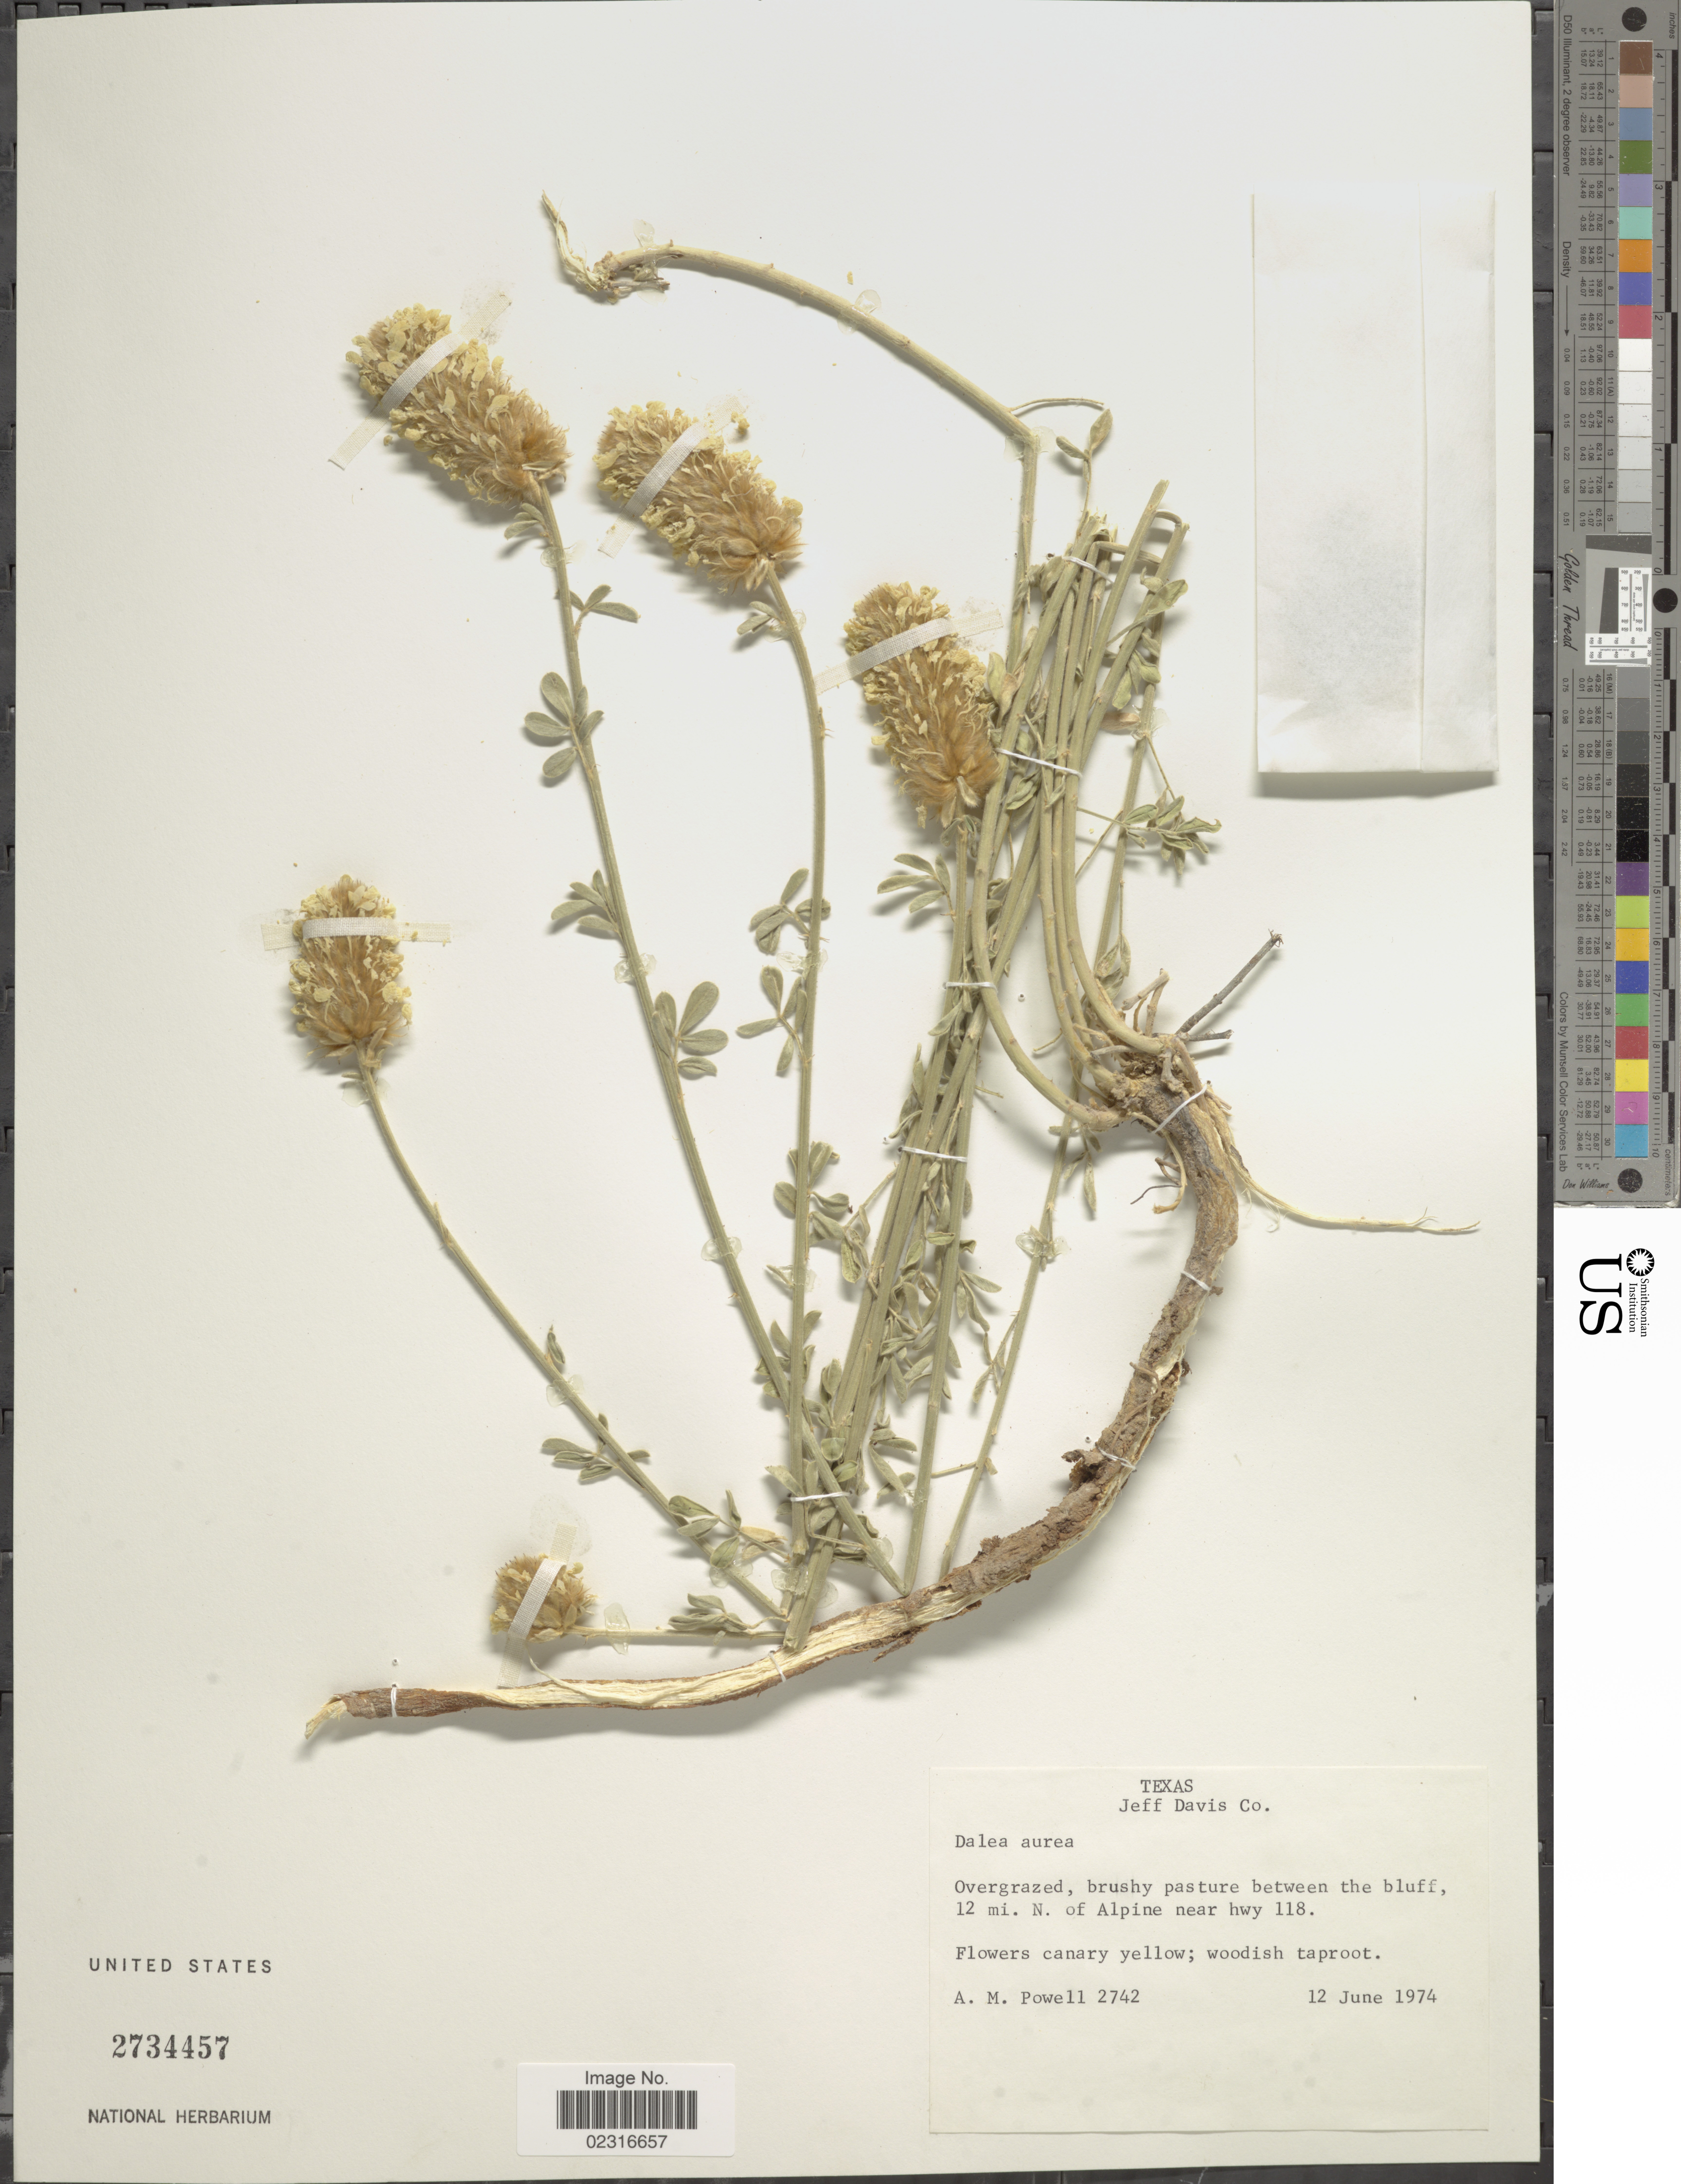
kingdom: Plantae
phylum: Tracheophyta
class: Magnoliopsida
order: Fabales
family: Fabaceae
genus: Dalea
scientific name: Dalea aurea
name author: Nutt. ex Pursh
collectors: A. M. Powell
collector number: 2742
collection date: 1974-06-12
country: United States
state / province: Texas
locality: Jewff Davis Co. 12 mi. N. of Alpine near hwy 118.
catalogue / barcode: US 2734457